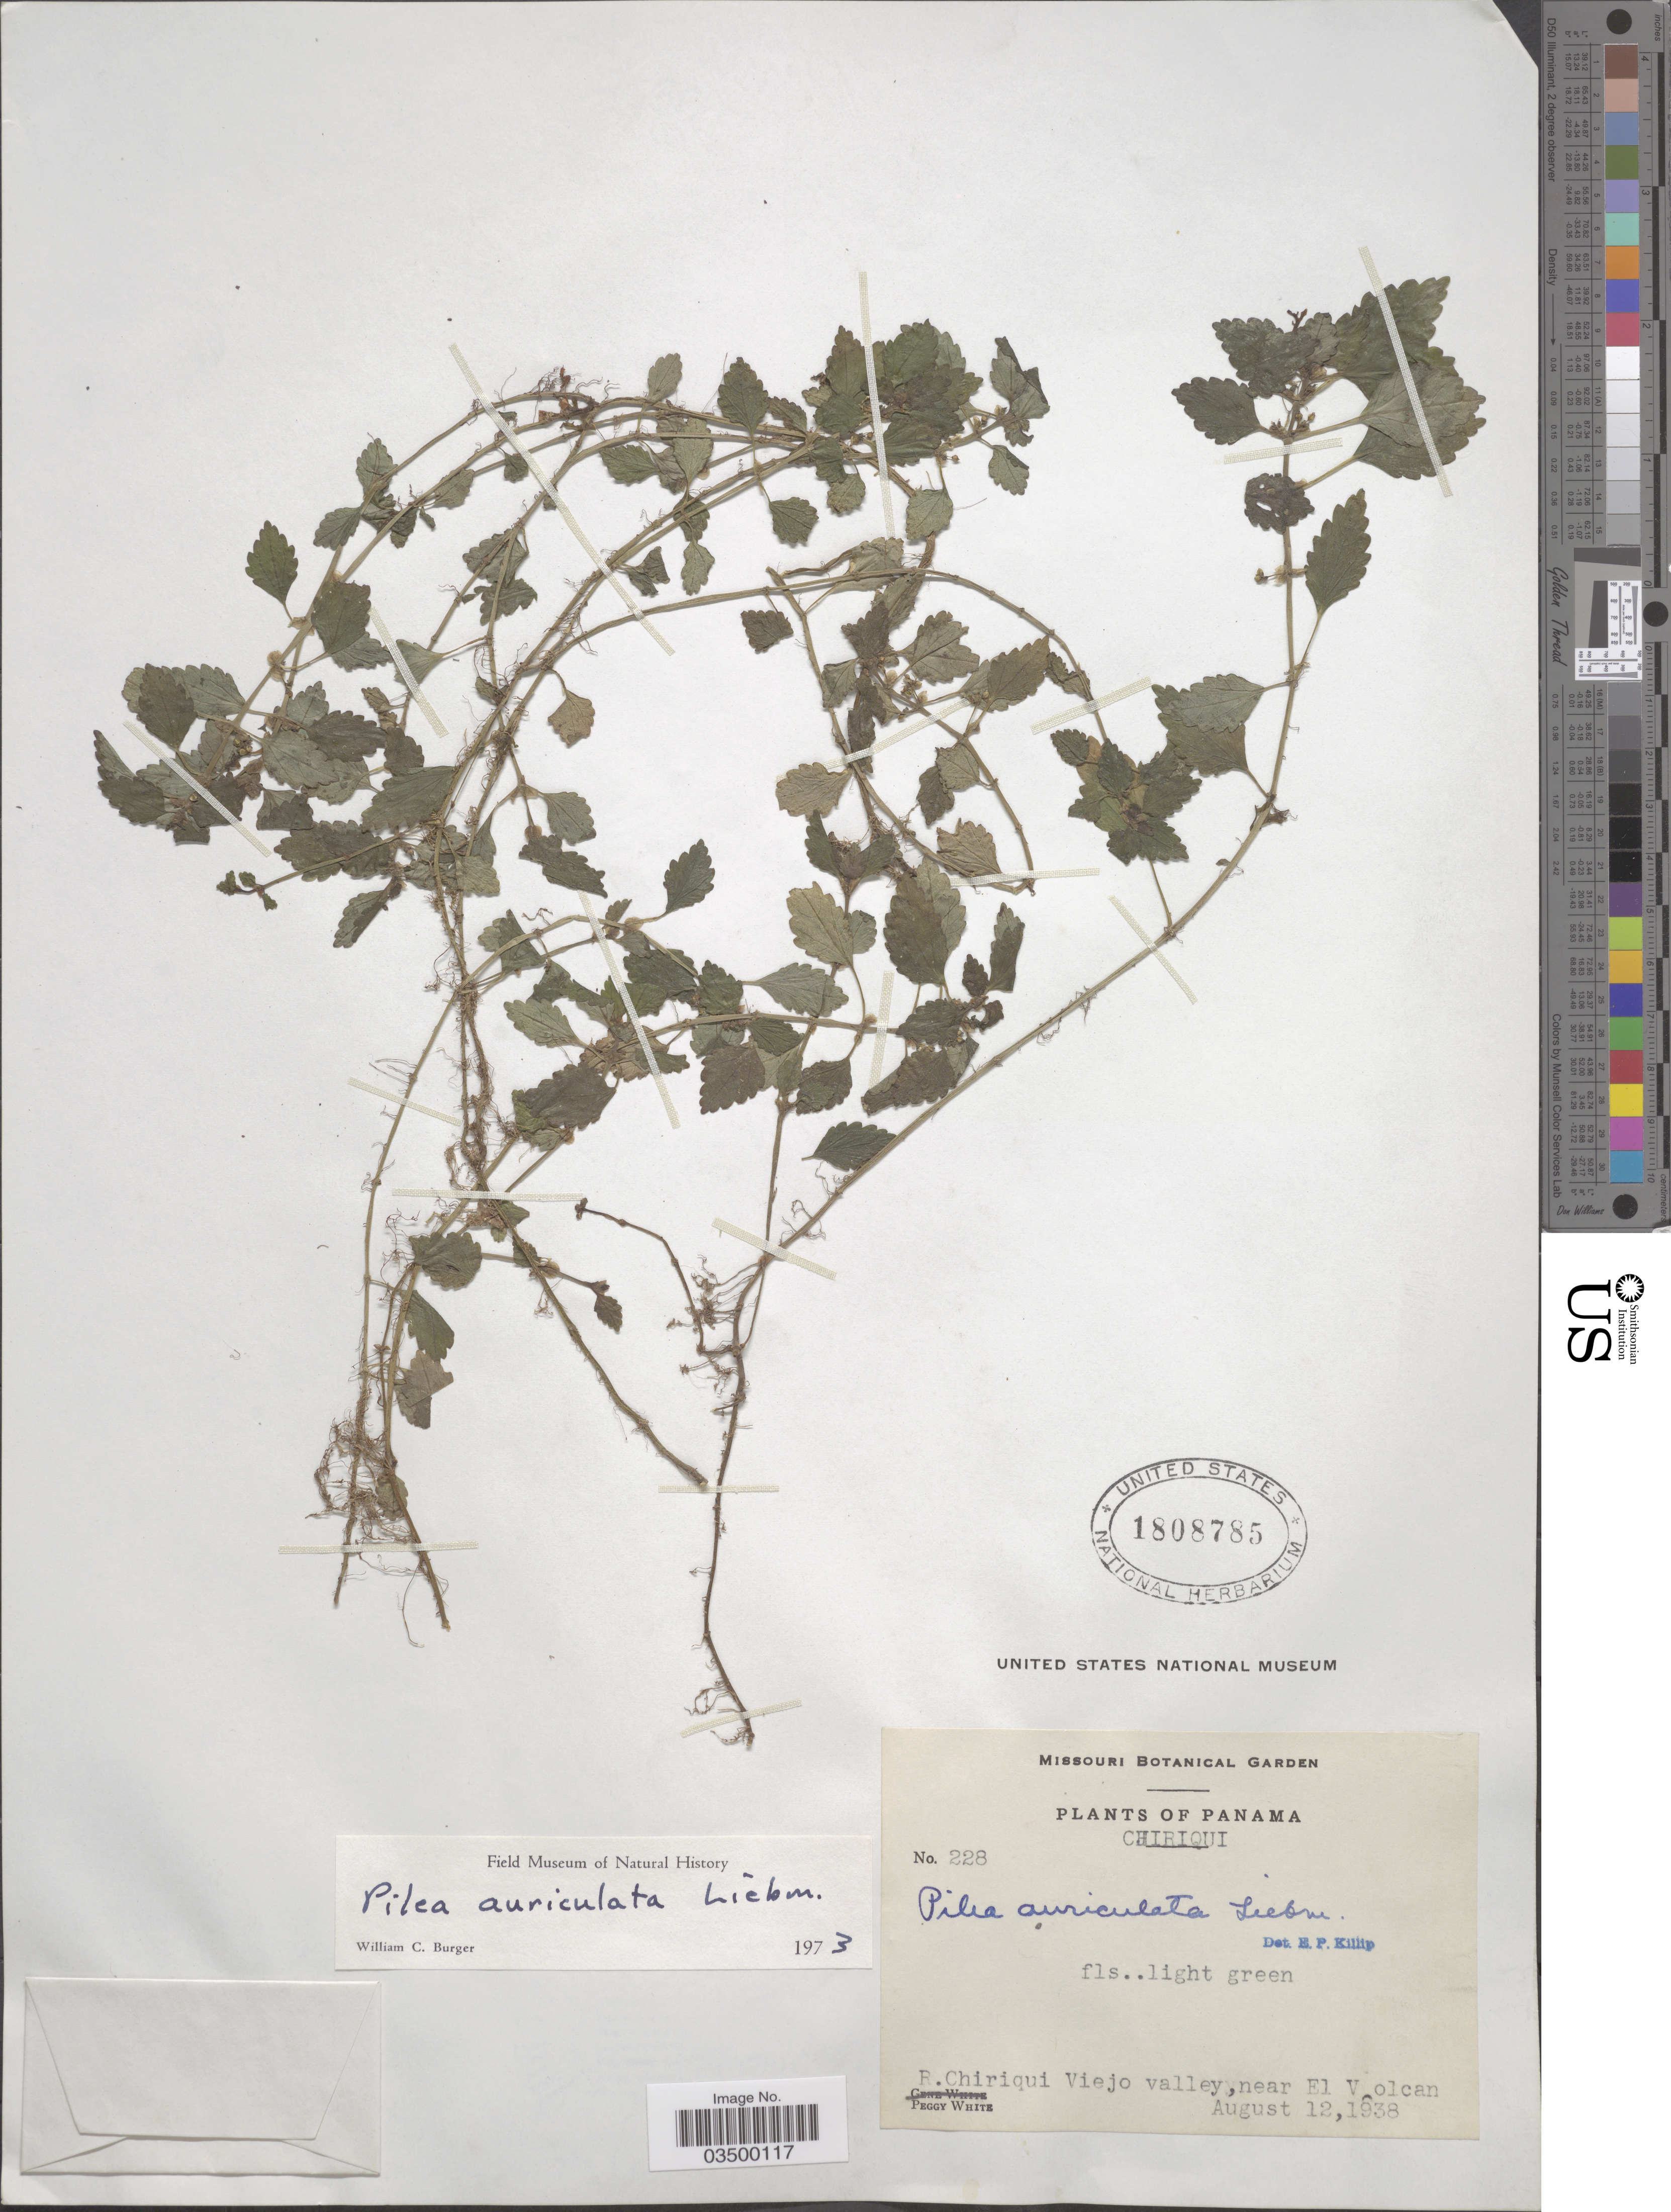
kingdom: Plantae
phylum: Tracheophyta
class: Magnoliopsida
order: Rosales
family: Urticaceae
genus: Pilea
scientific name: Pilea auriculata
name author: Liebm.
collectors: P. White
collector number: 228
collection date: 1938-08-12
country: Panama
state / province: Chiriqui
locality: R.Chiriqui Viejo valley, near El Volcan.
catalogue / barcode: US 1808785